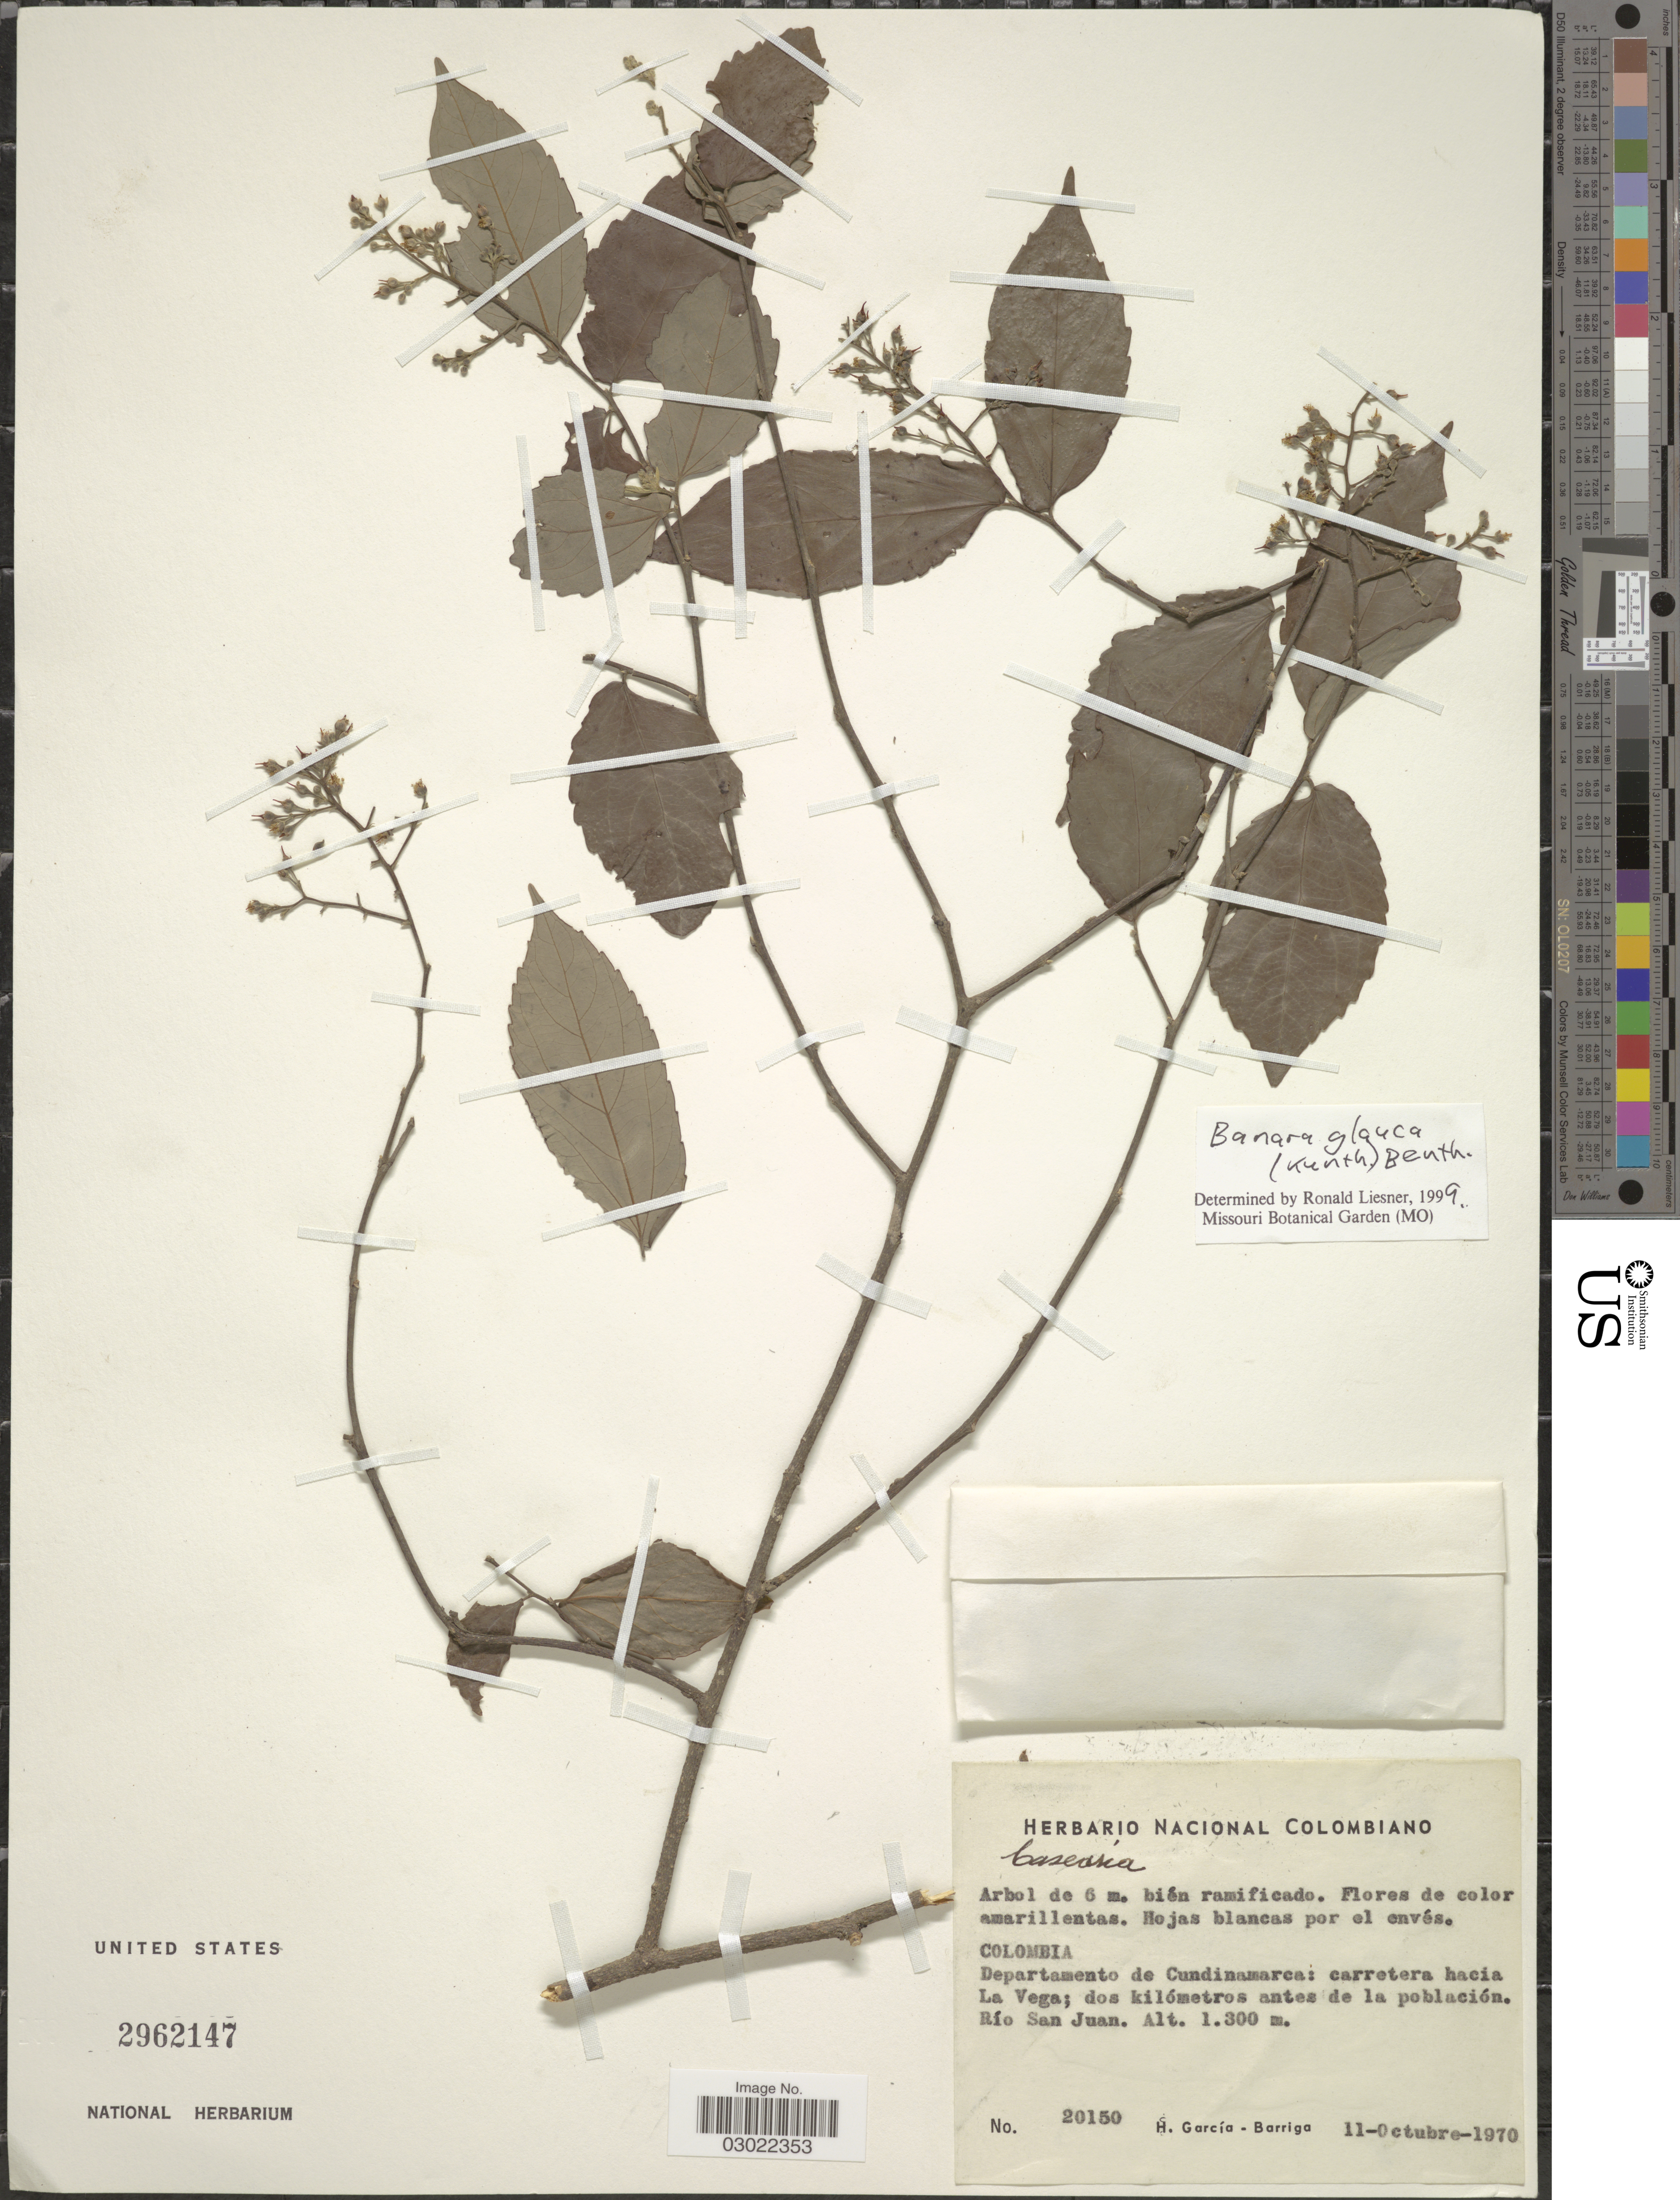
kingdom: Plantae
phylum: Tracheophyta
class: Magnoliopsida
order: Malpighiales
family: Salicaceae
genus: Banara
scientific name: Banara glauca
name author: (Kunth) Benth.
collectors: H. García Barriga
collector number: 20150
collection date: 1970-10-11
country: Colombia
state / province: Cundinamarca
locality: Departamento de Cundinamarca: carretera hacia La Vega; dos kilómetros antes de la población. Río San Juan.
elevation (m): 1300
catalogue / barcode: US 2962147